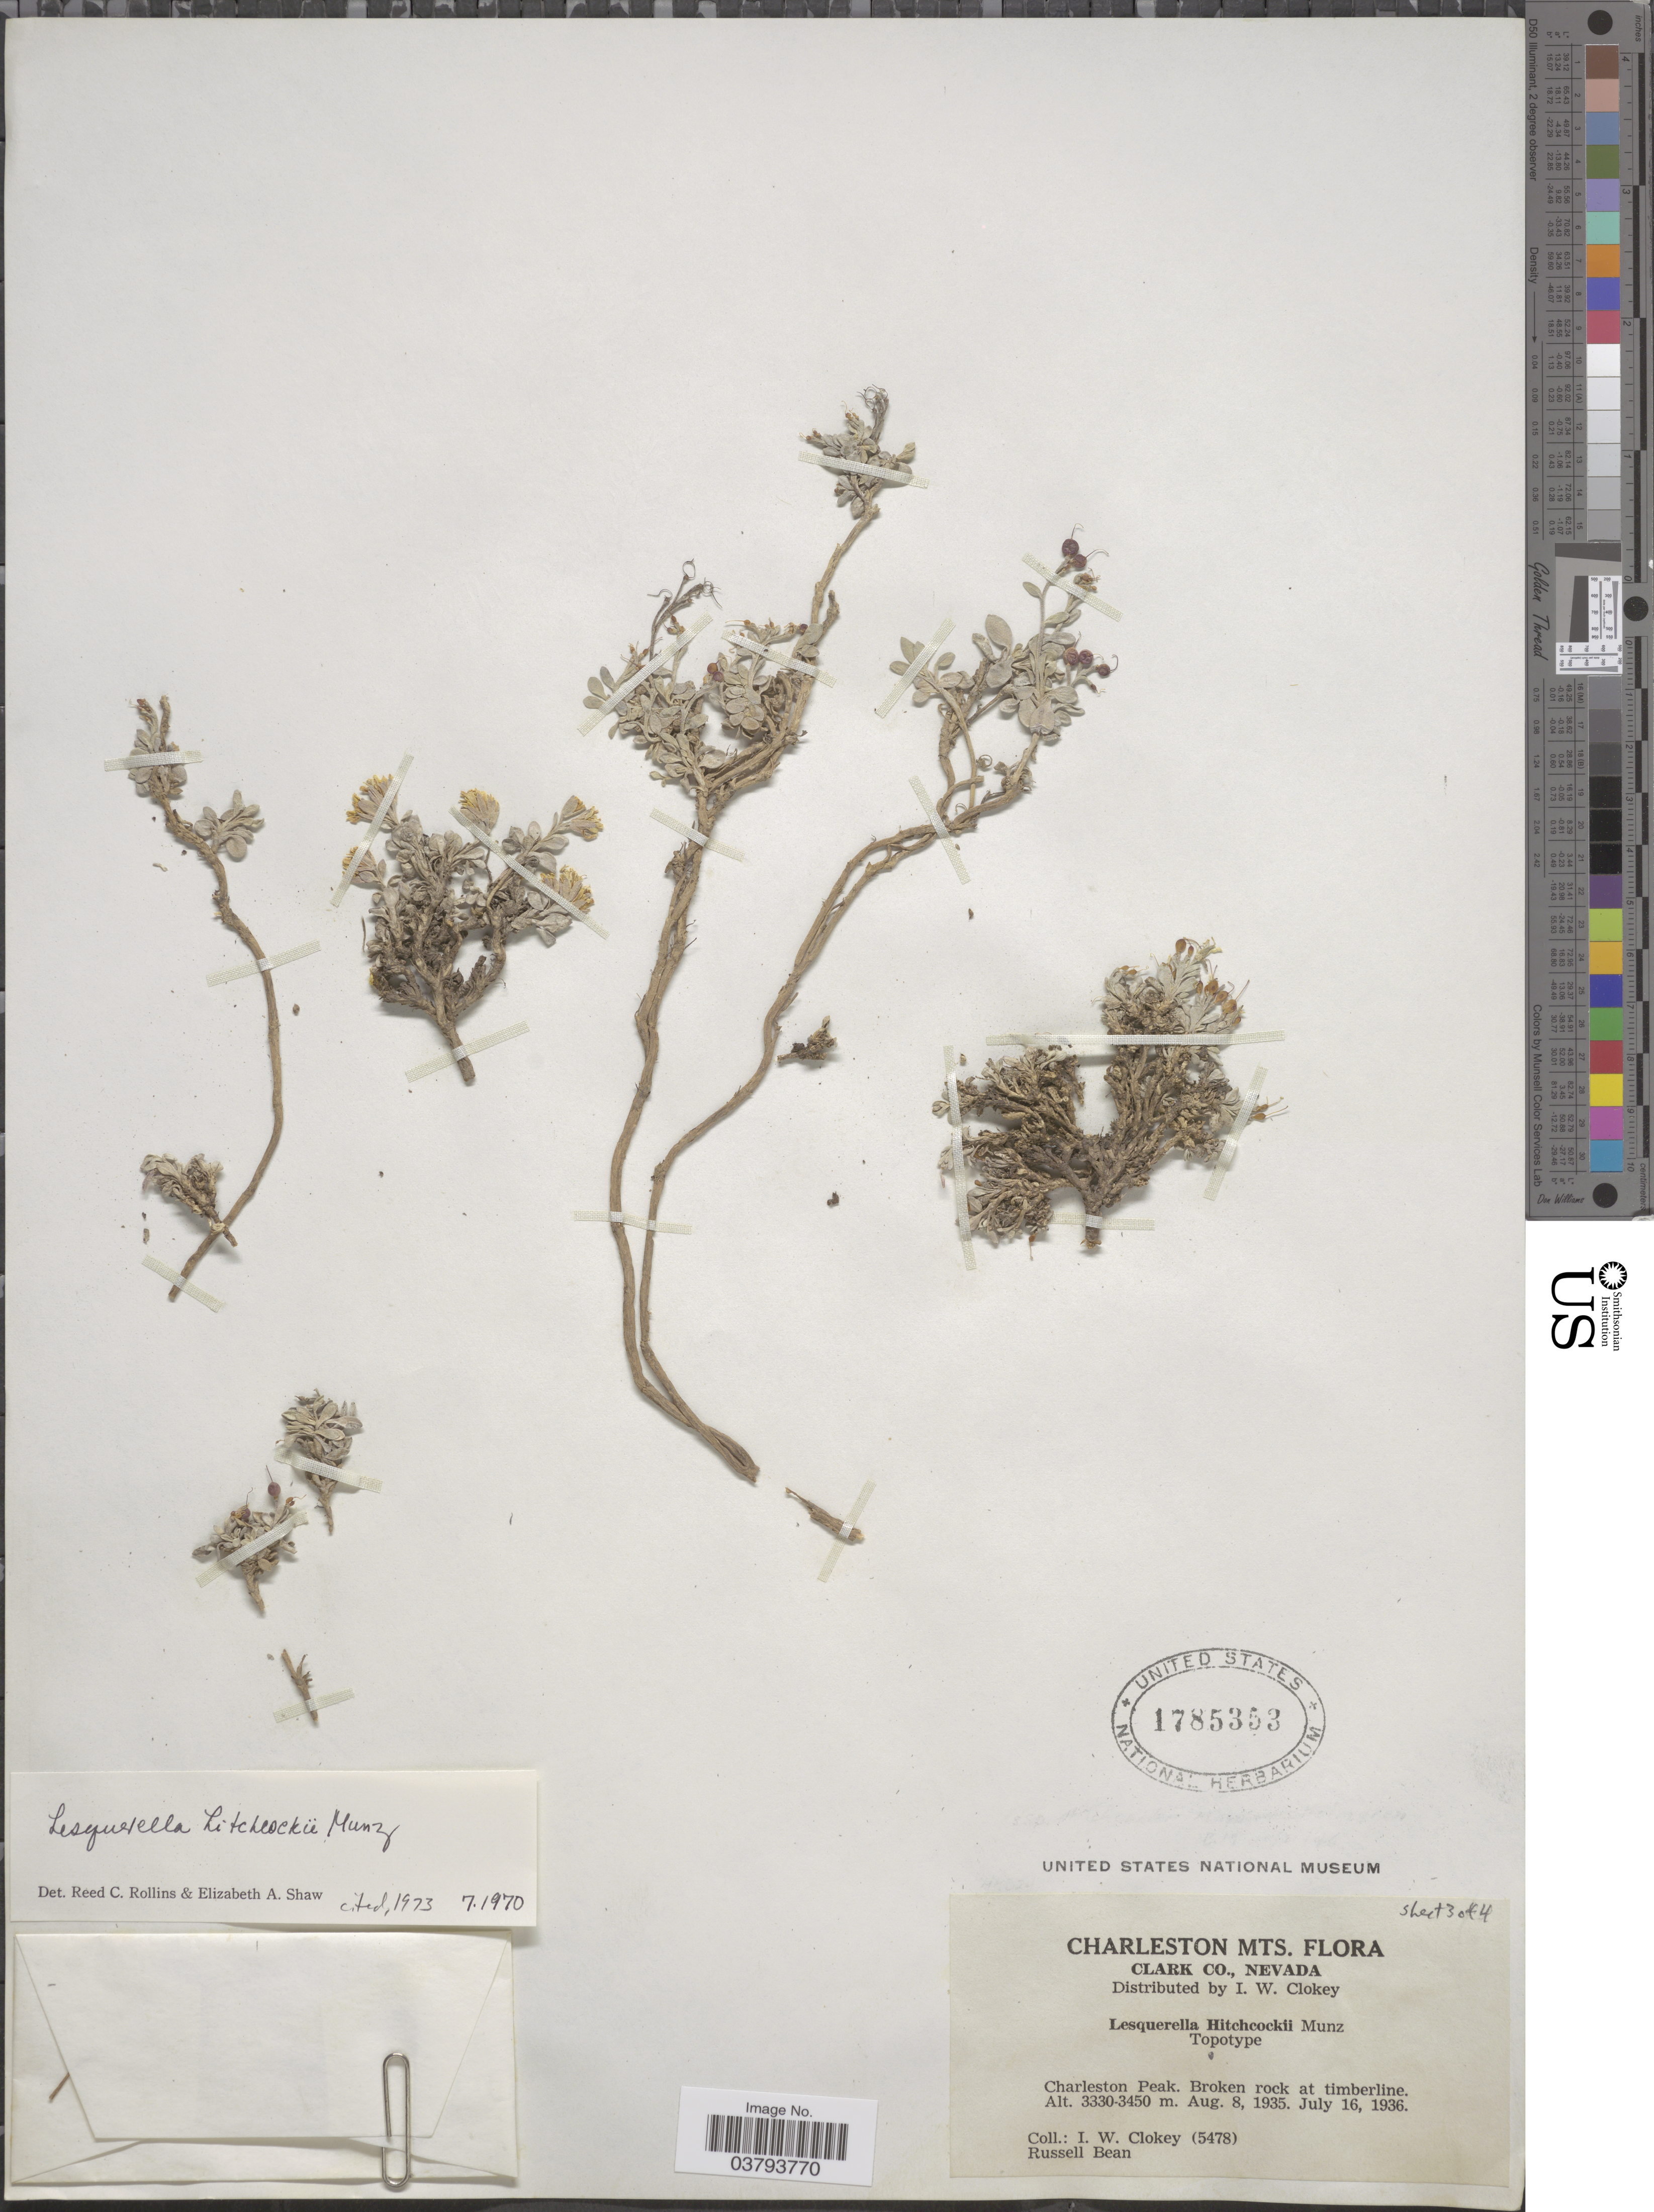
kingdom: Plantae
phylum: Tracheophyta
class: Magnoliopsida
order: Brassicales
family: Brassicaceae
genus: Lesquerella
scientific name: Lesquerella hitchcockii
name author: Munz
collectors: I. W. Clokey & R. Bean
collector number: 5478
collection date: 1935-08-08/1936-07-16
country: United States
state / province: Nevada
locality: Charleston Mts; Clark Co. Charleston Peak.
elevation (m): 3330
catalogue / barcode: US 1785353